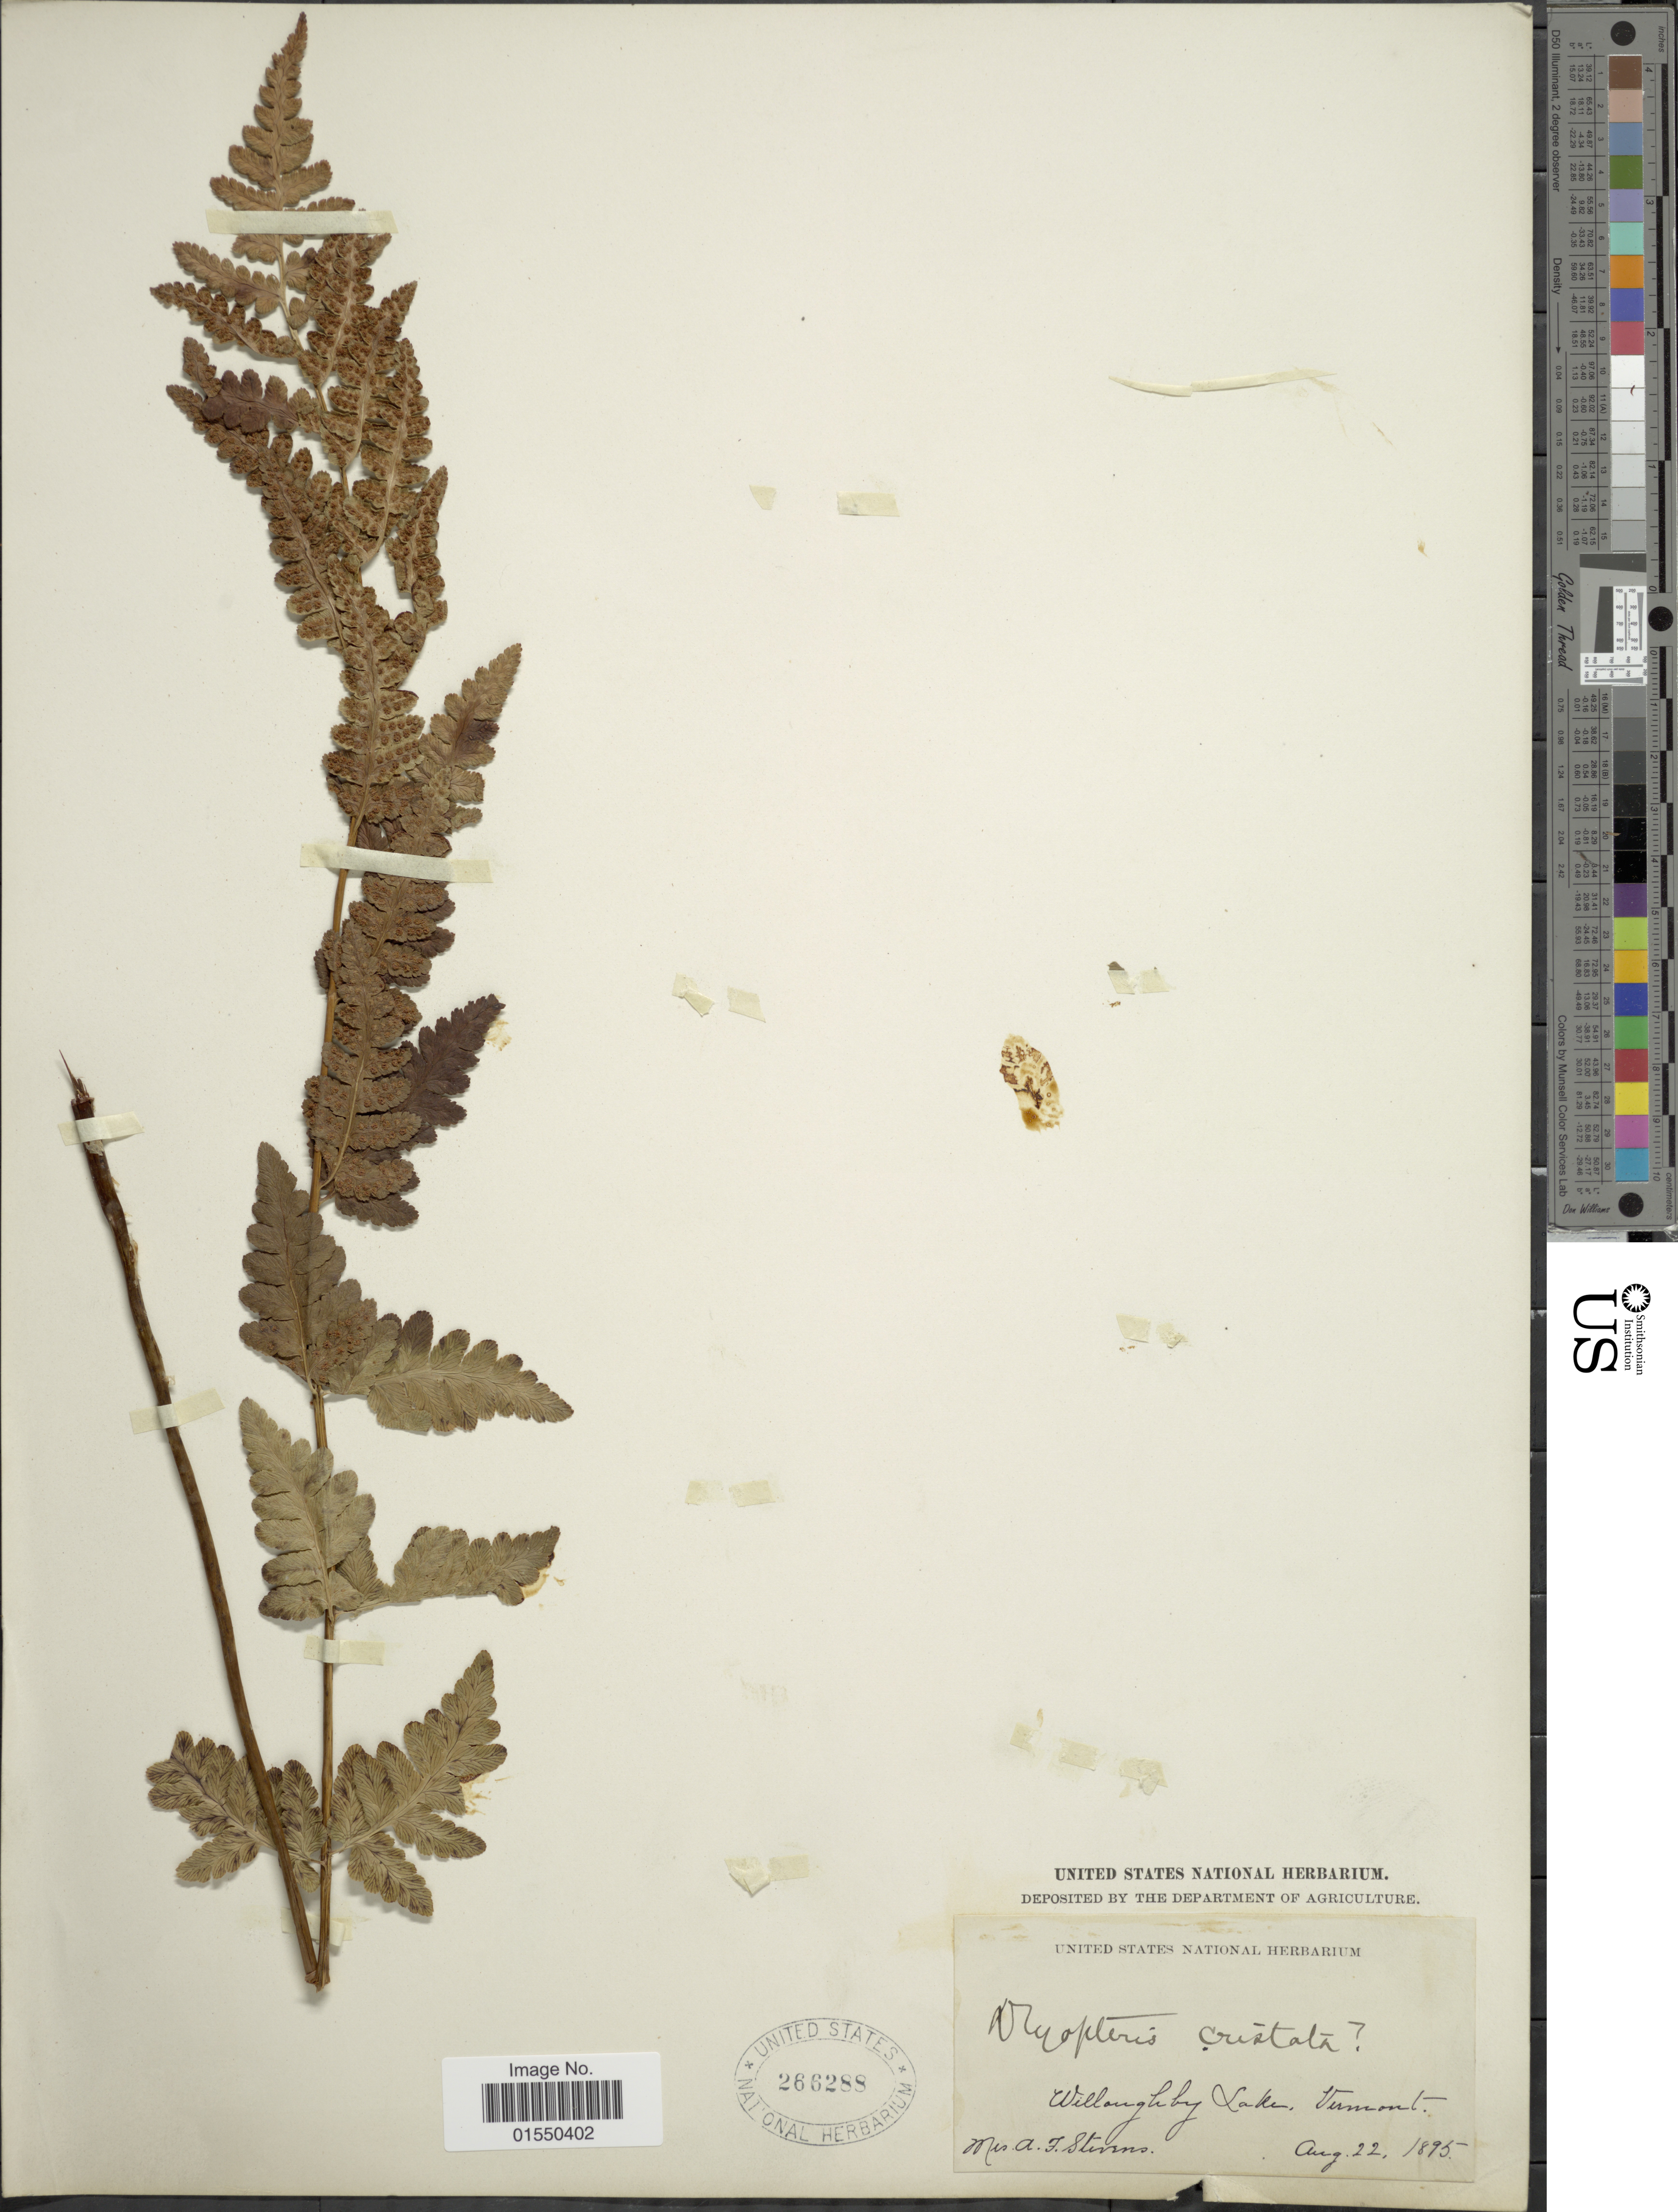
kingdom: Plantae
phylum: Tracheophyta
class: Polypodiopsida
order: Polypodiales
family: Dryopteridaceae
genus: Dryopteris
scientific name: Dryopteris cristata var. spinulosa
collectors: A. Stevens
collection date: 1895-08-22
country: United States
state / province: Vermont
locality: Willoughby Lake, Vermont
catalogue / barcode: US 266288